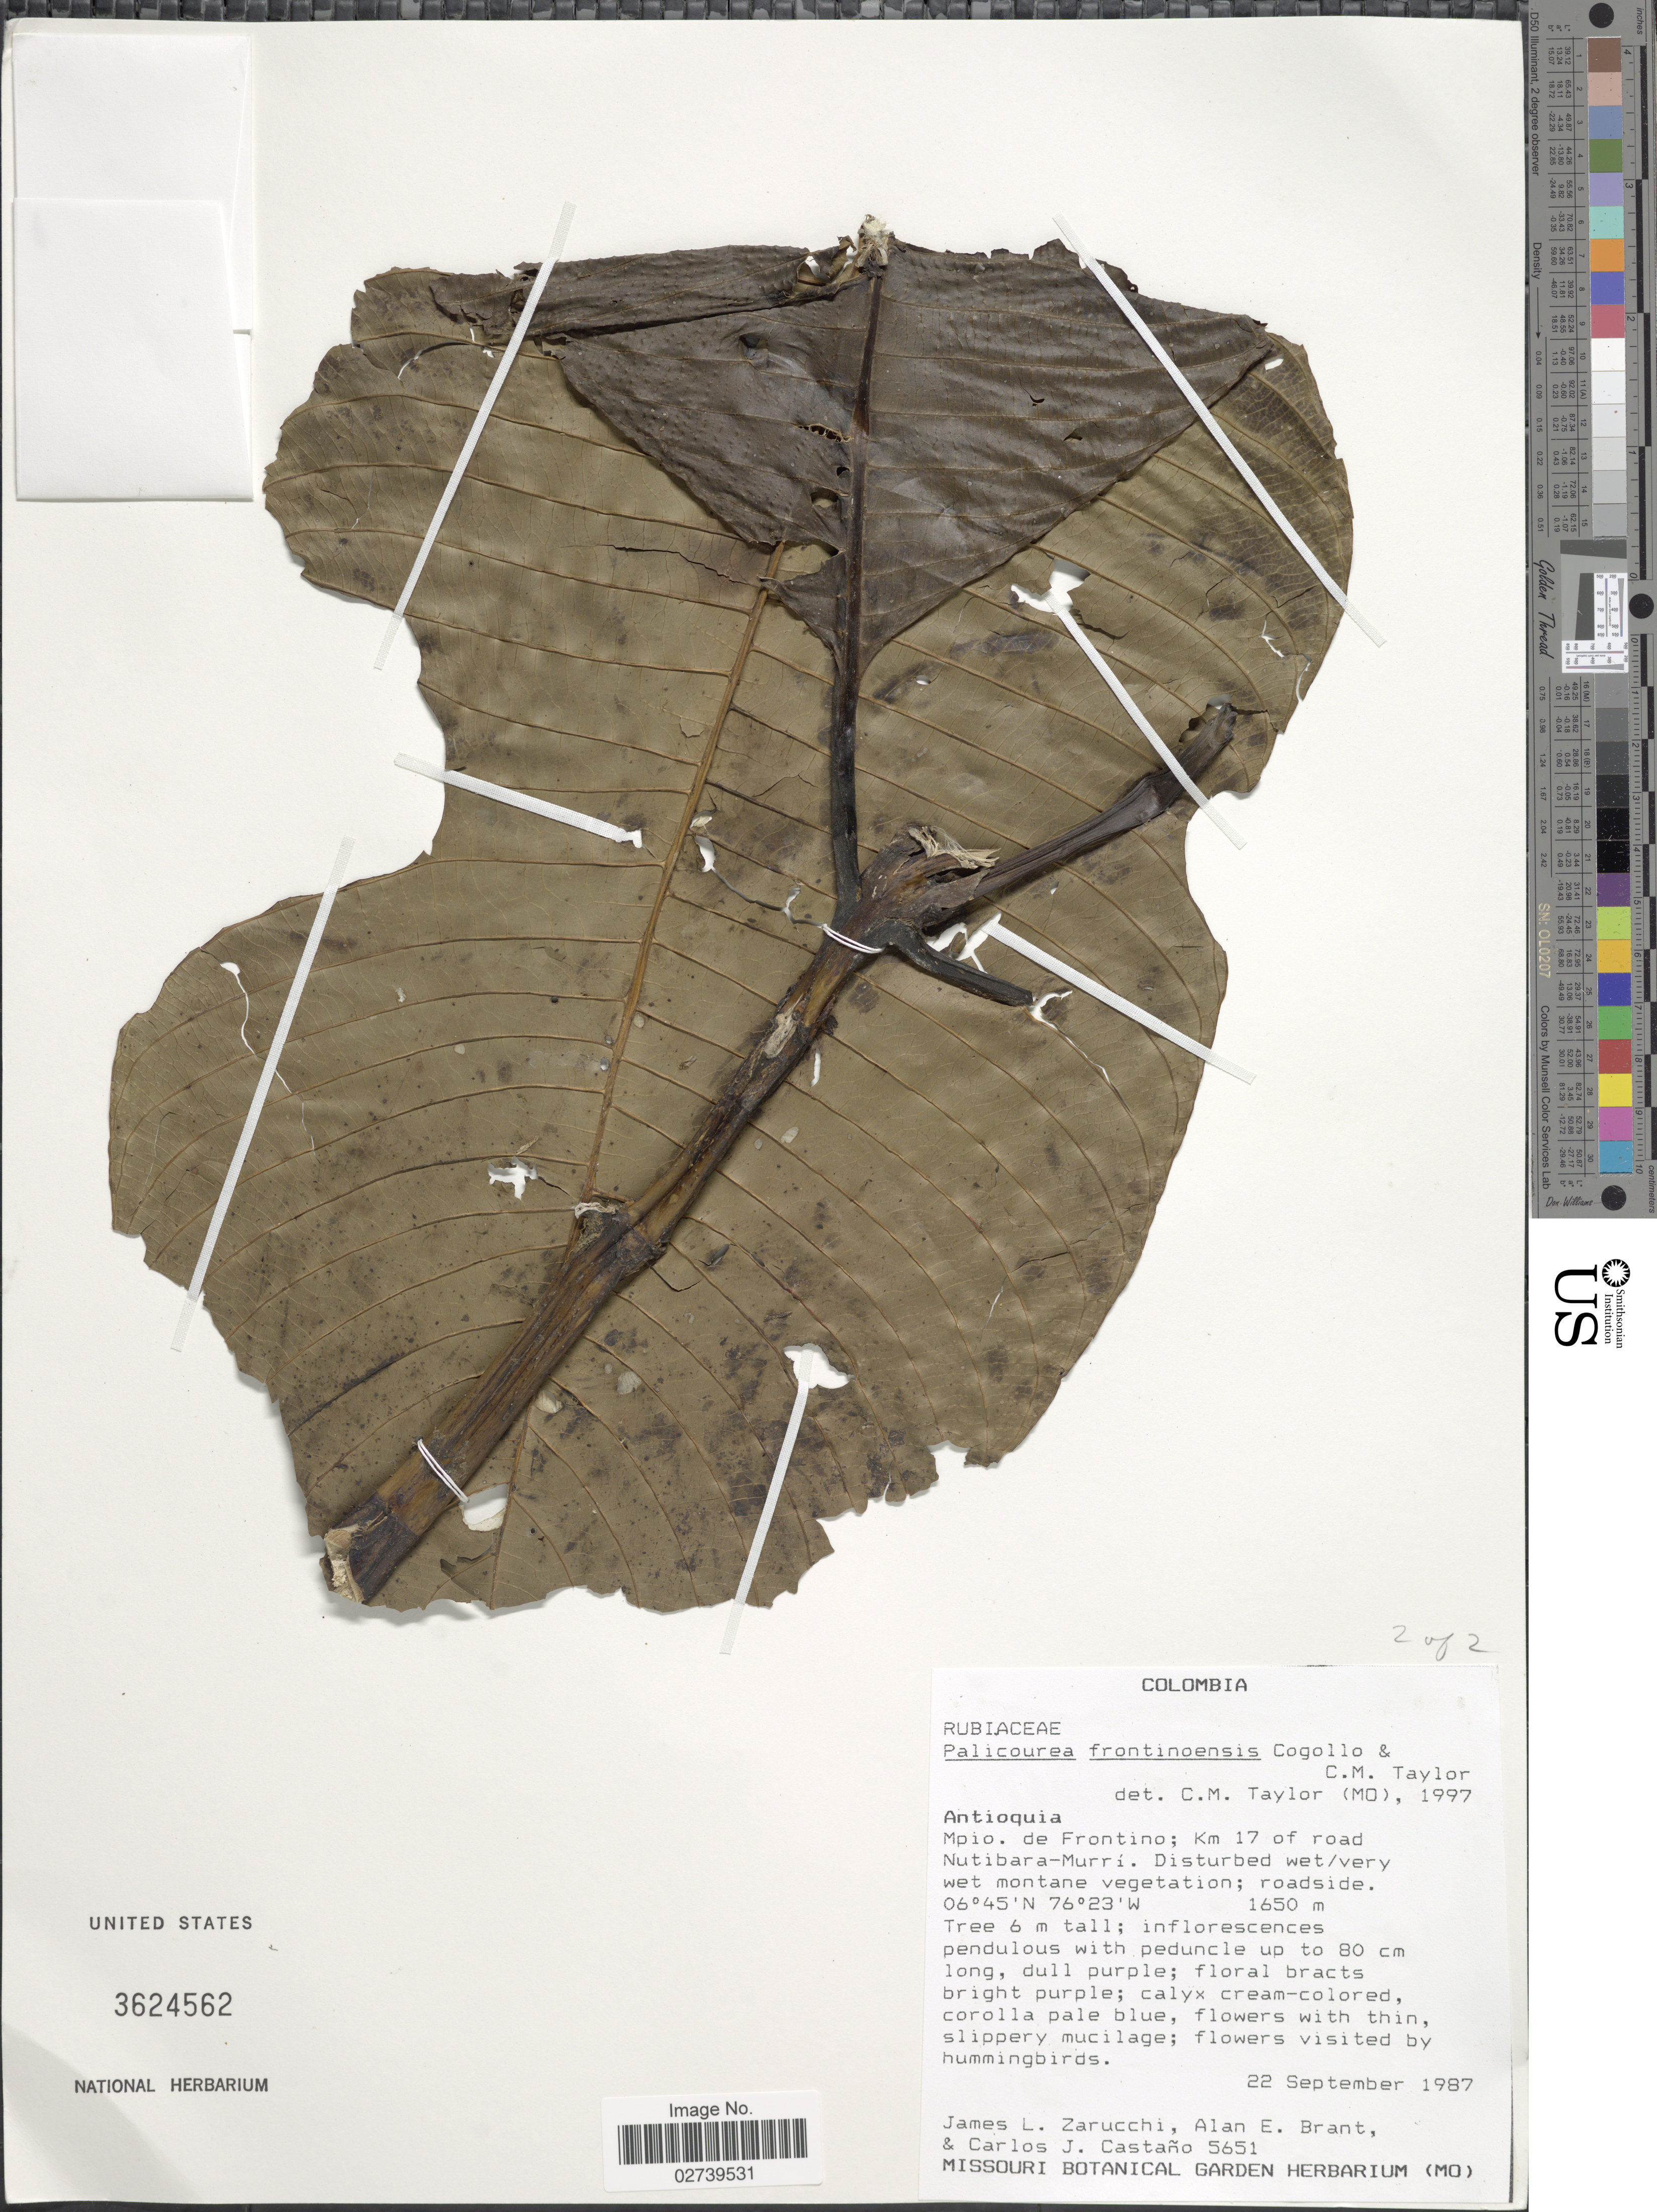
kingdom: Plantae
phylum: Tracheophyta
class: Magnoliopsida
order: Gentianales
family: Rubiaceae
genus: Palicourea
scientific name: Palicourea frontinoensis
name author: Cogollo & C.M. Taylor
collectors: J. L. Zarucchi, A. Brant & C. Castaño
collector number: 5651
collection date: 1987-09-22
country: Colombia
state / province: Antioquia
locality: Mpio. de Frontino; Km 17 of road Nutibara-Murri, roadside.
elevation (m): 1650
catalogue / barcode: US 3624562